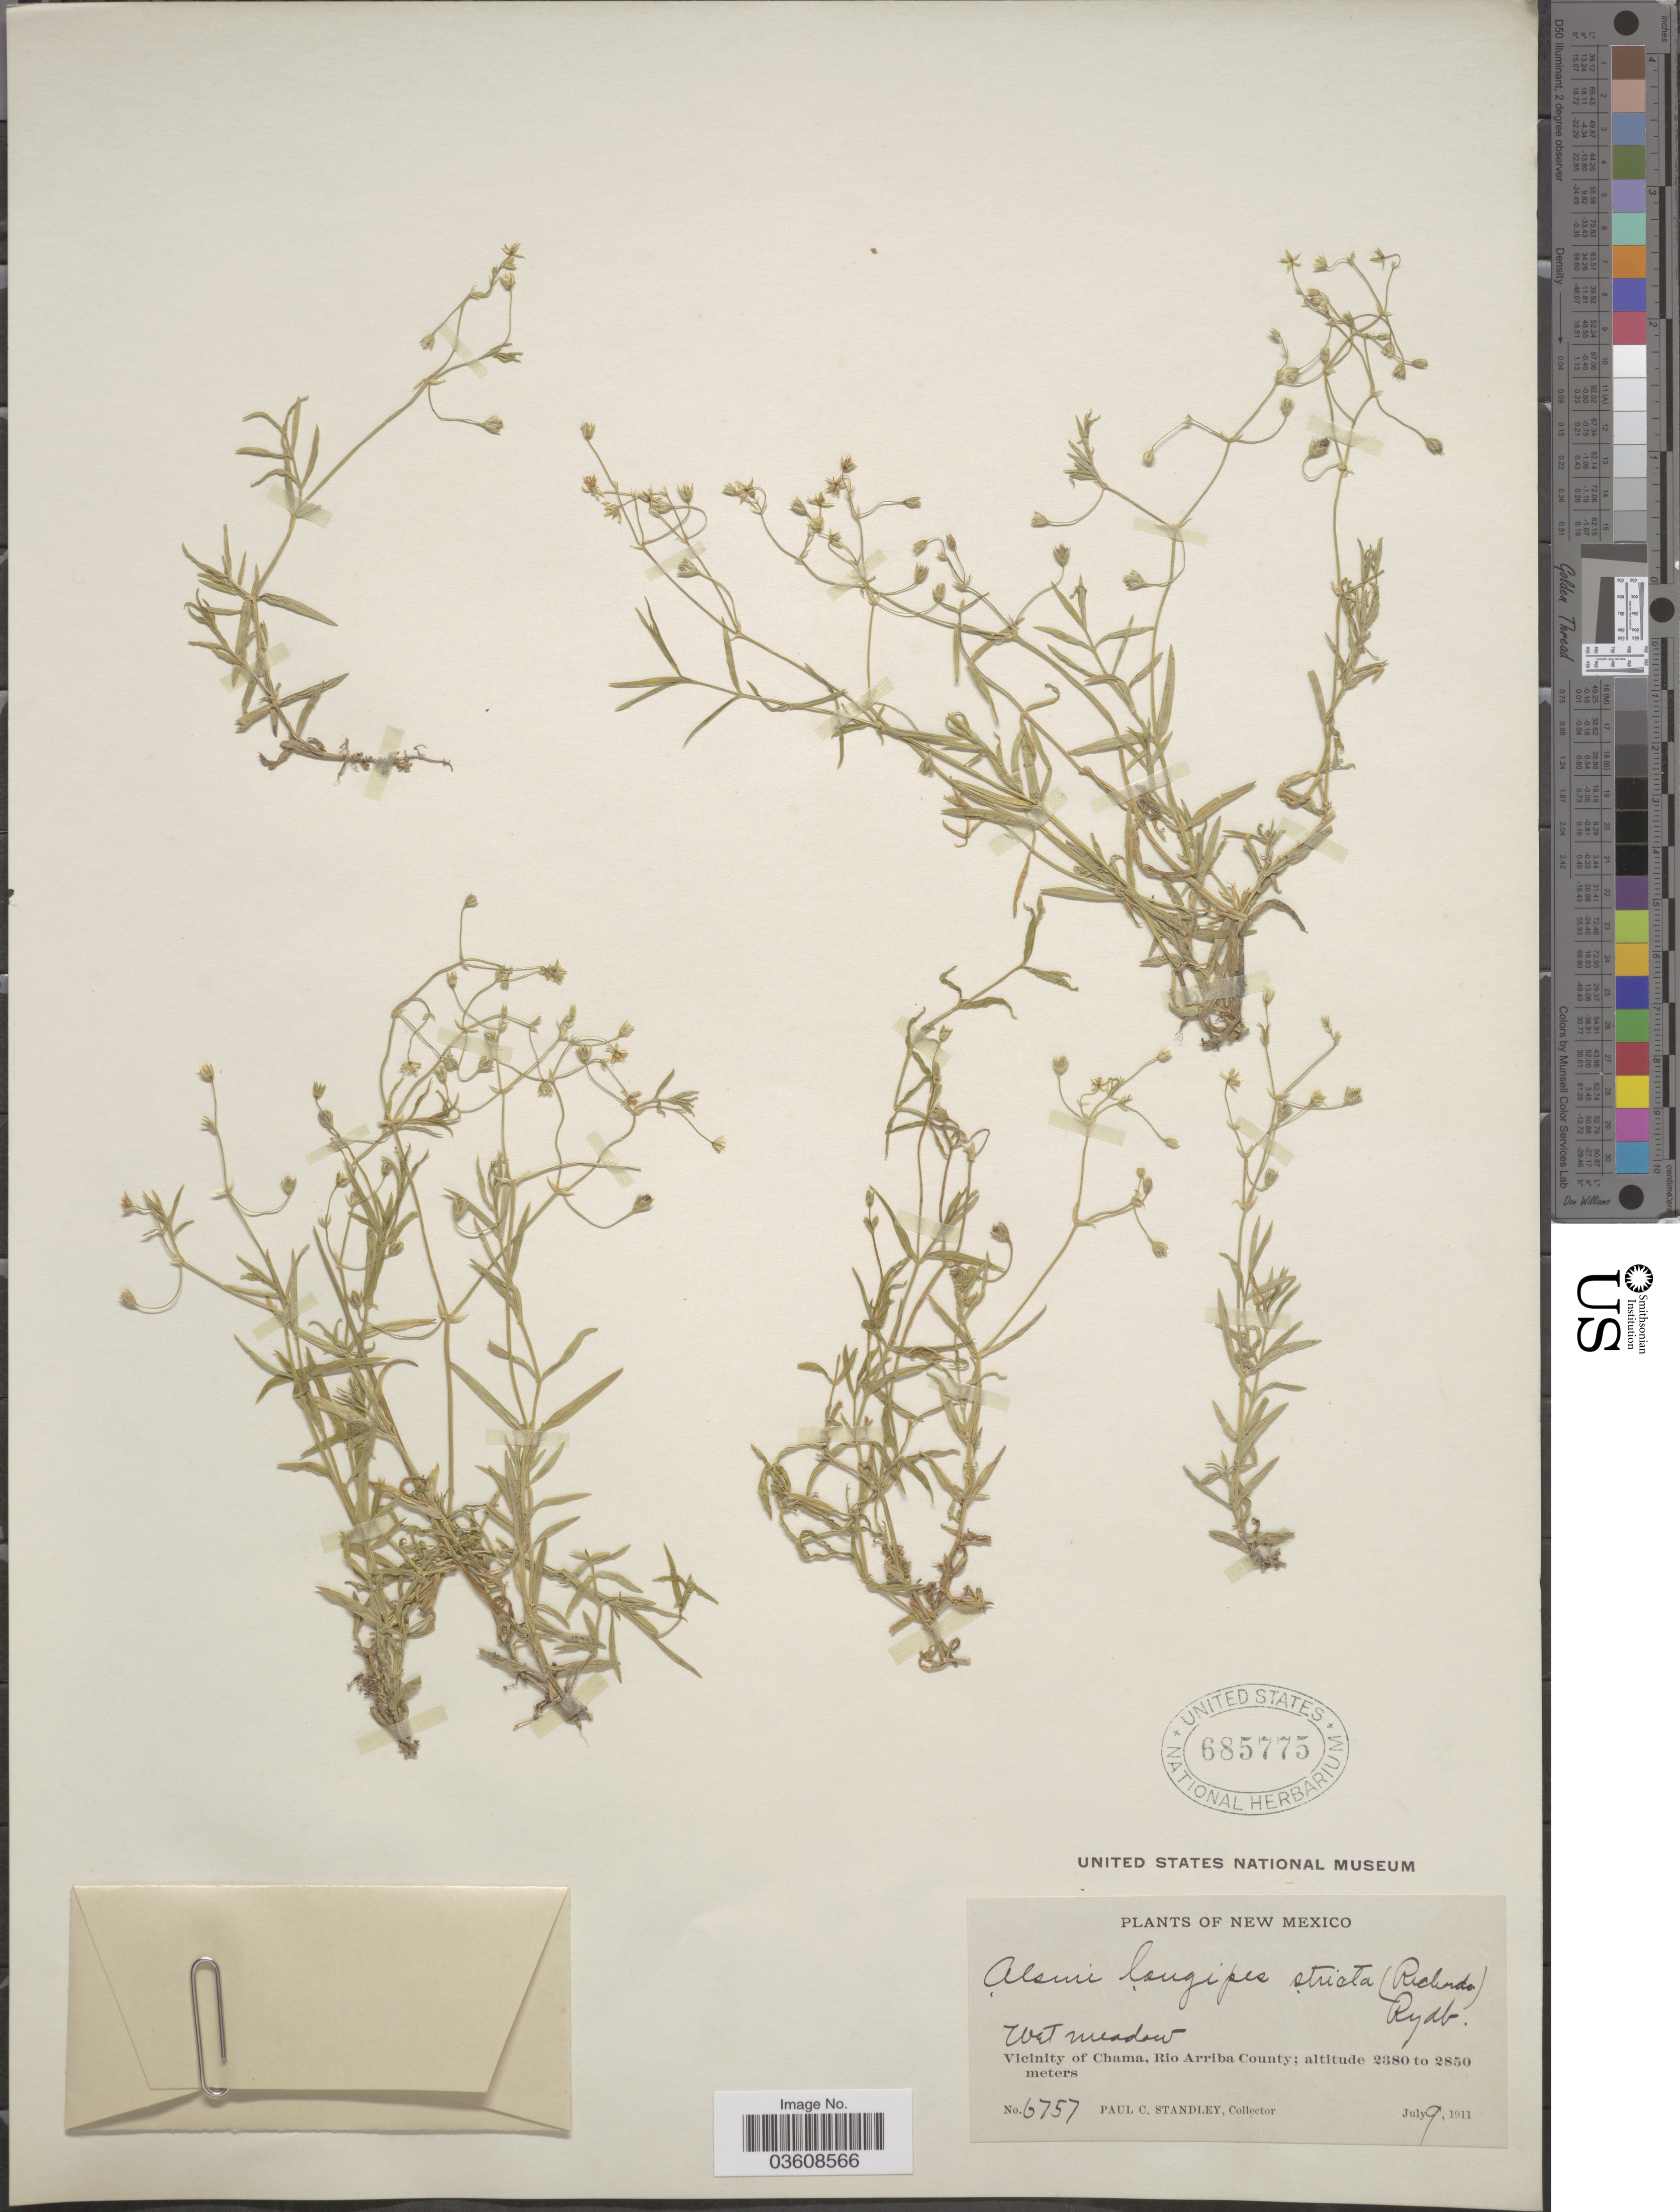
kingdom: Plantae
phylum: Tracheophyta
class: Magnoliopsida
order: Caryophyllales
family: Caryophyllaceae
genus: Stellaria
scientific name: Stellaria longipes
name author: Goldie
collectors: P. C. Standley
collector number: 6757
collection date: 1911-07-09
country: United States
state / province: New Mexico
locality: Vicinity of Chama, Rio Arriba County.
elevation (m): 2380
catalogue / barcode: US 685775